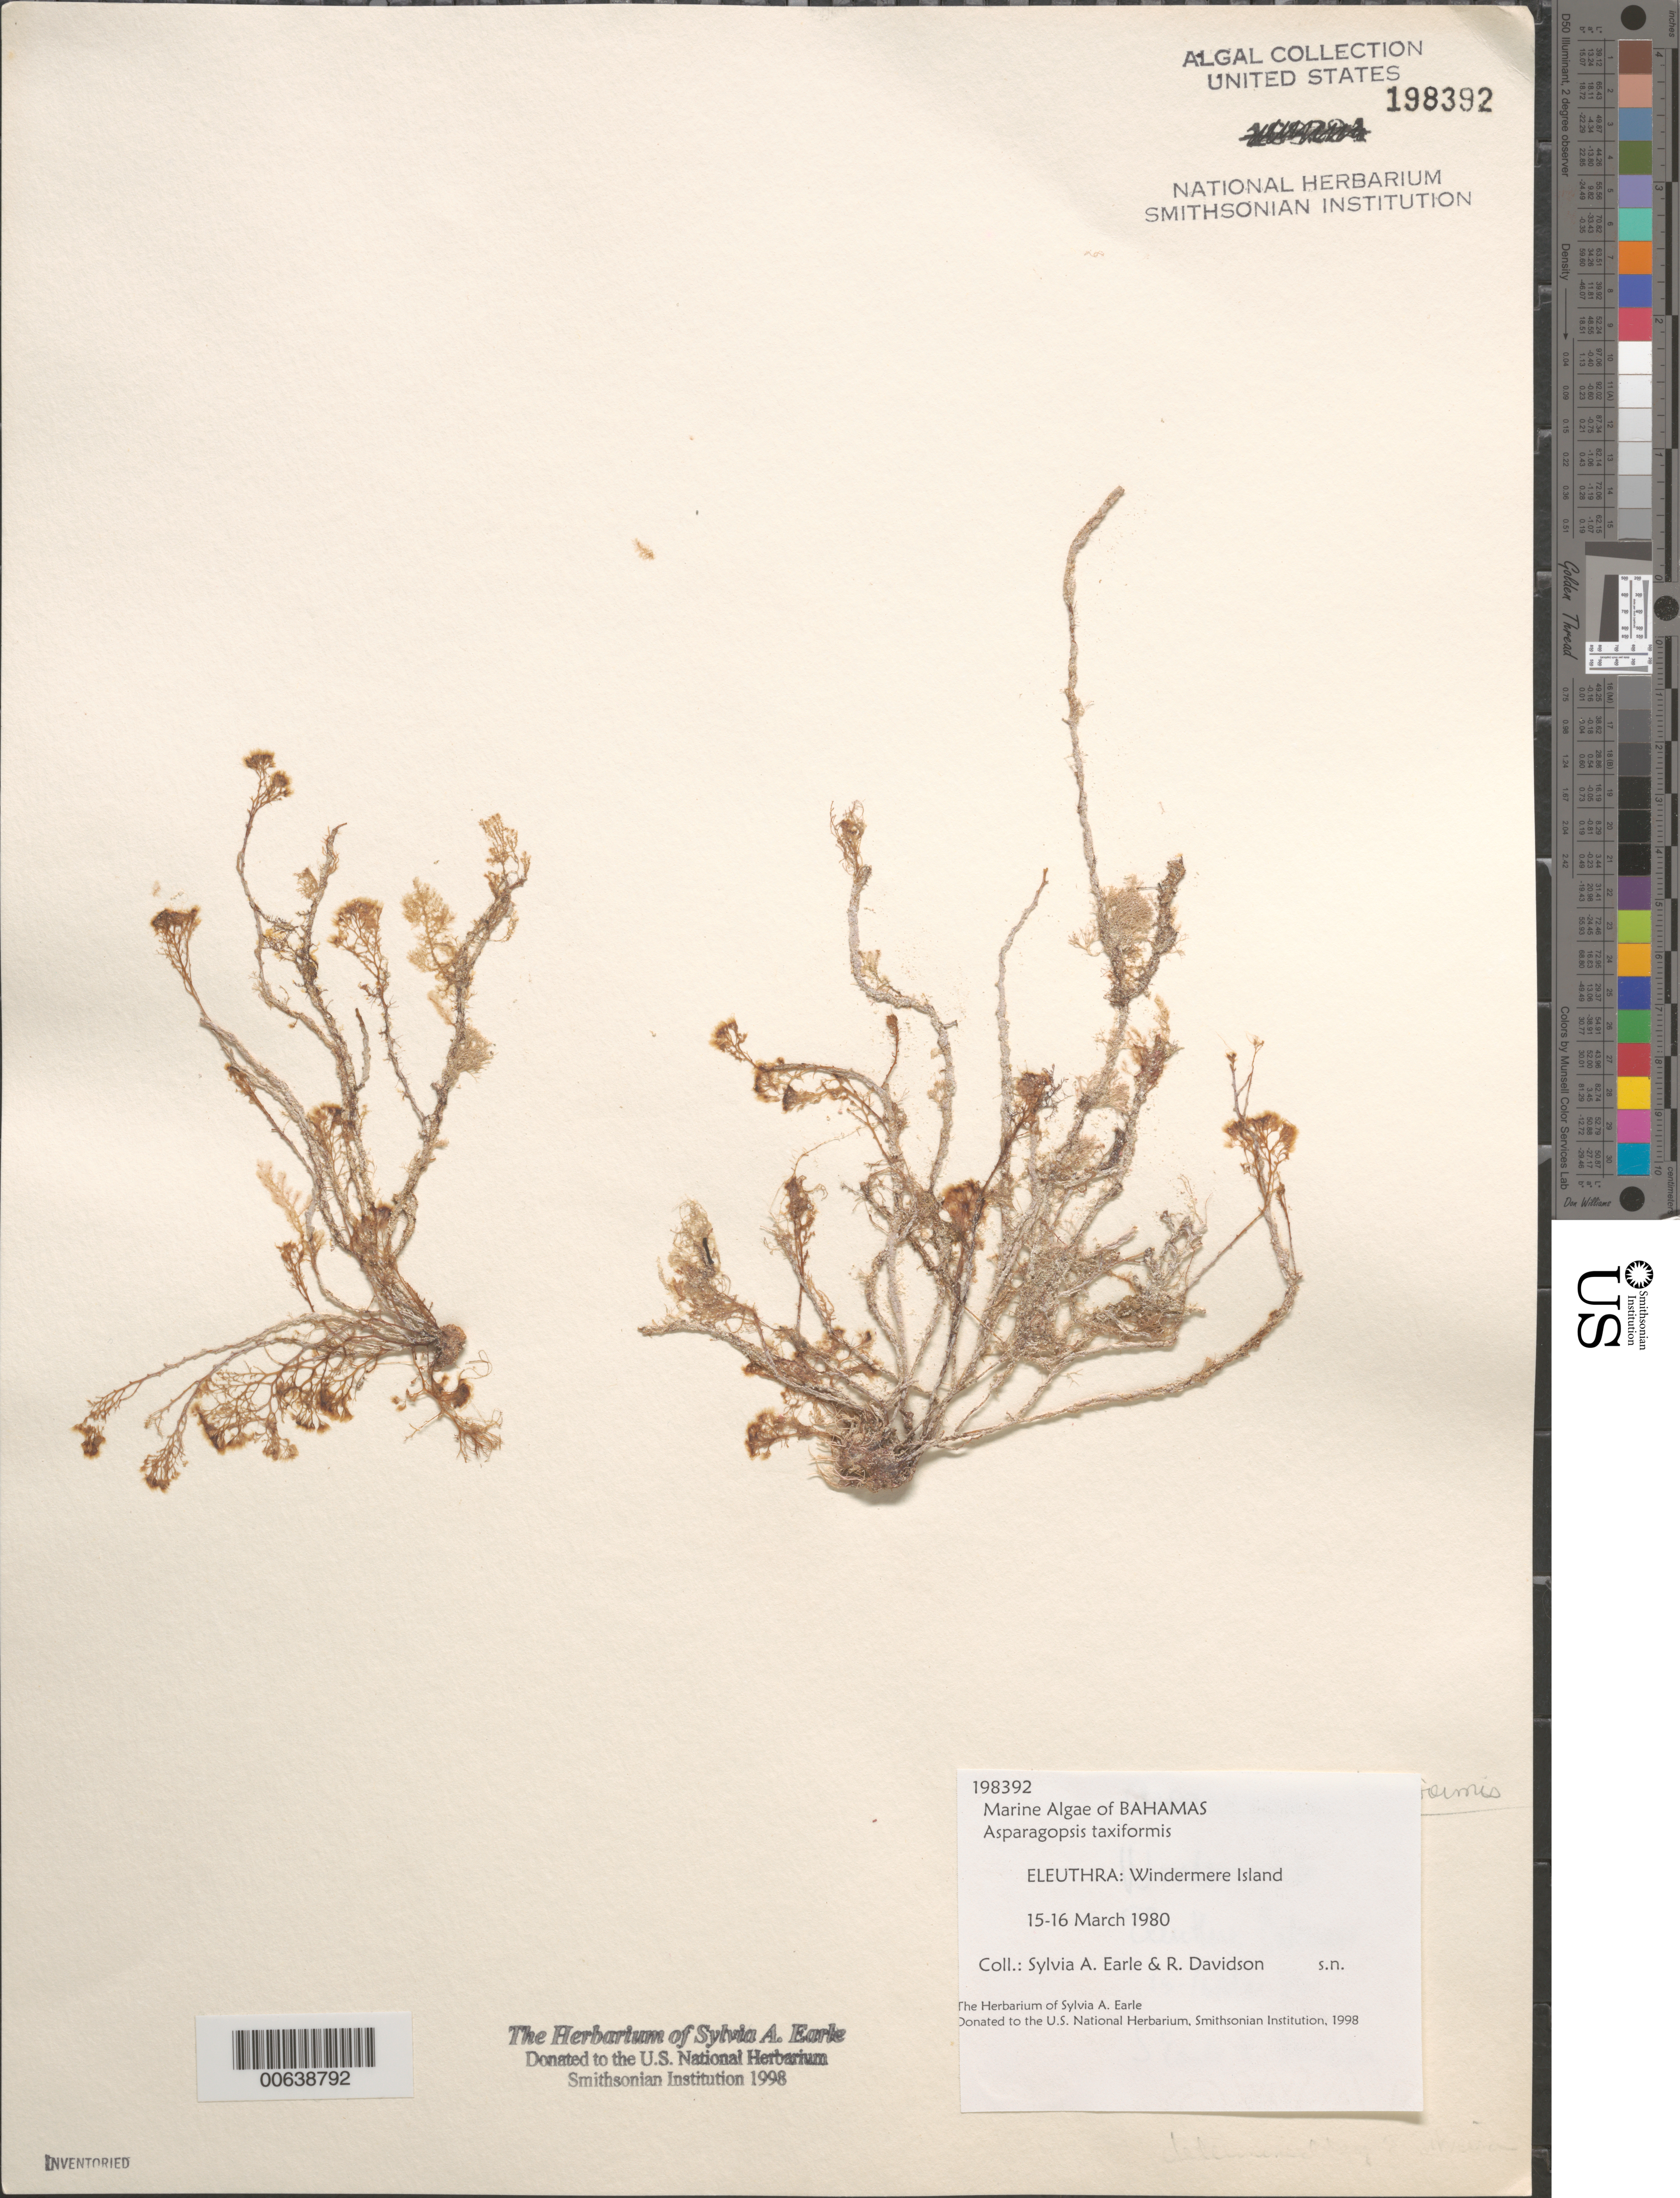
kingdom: Plantae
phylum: Rhodophyta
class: Florideophyceae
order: Bonnemaisoniales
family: Bonnemaisoniaceae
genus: Asparagopsis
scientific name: Asparagopsis taxiformis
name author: (Delile) Trevis.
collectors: S. A. Earle & R. Davidson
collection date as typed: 15 Mar 1980 to 16 Mar 1980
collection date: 1980-03-15/1980-03-16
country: Bahamas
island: Eleuthera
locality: Windermere Island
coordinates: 25 5'N, 76 7'W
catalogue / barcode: US 198392